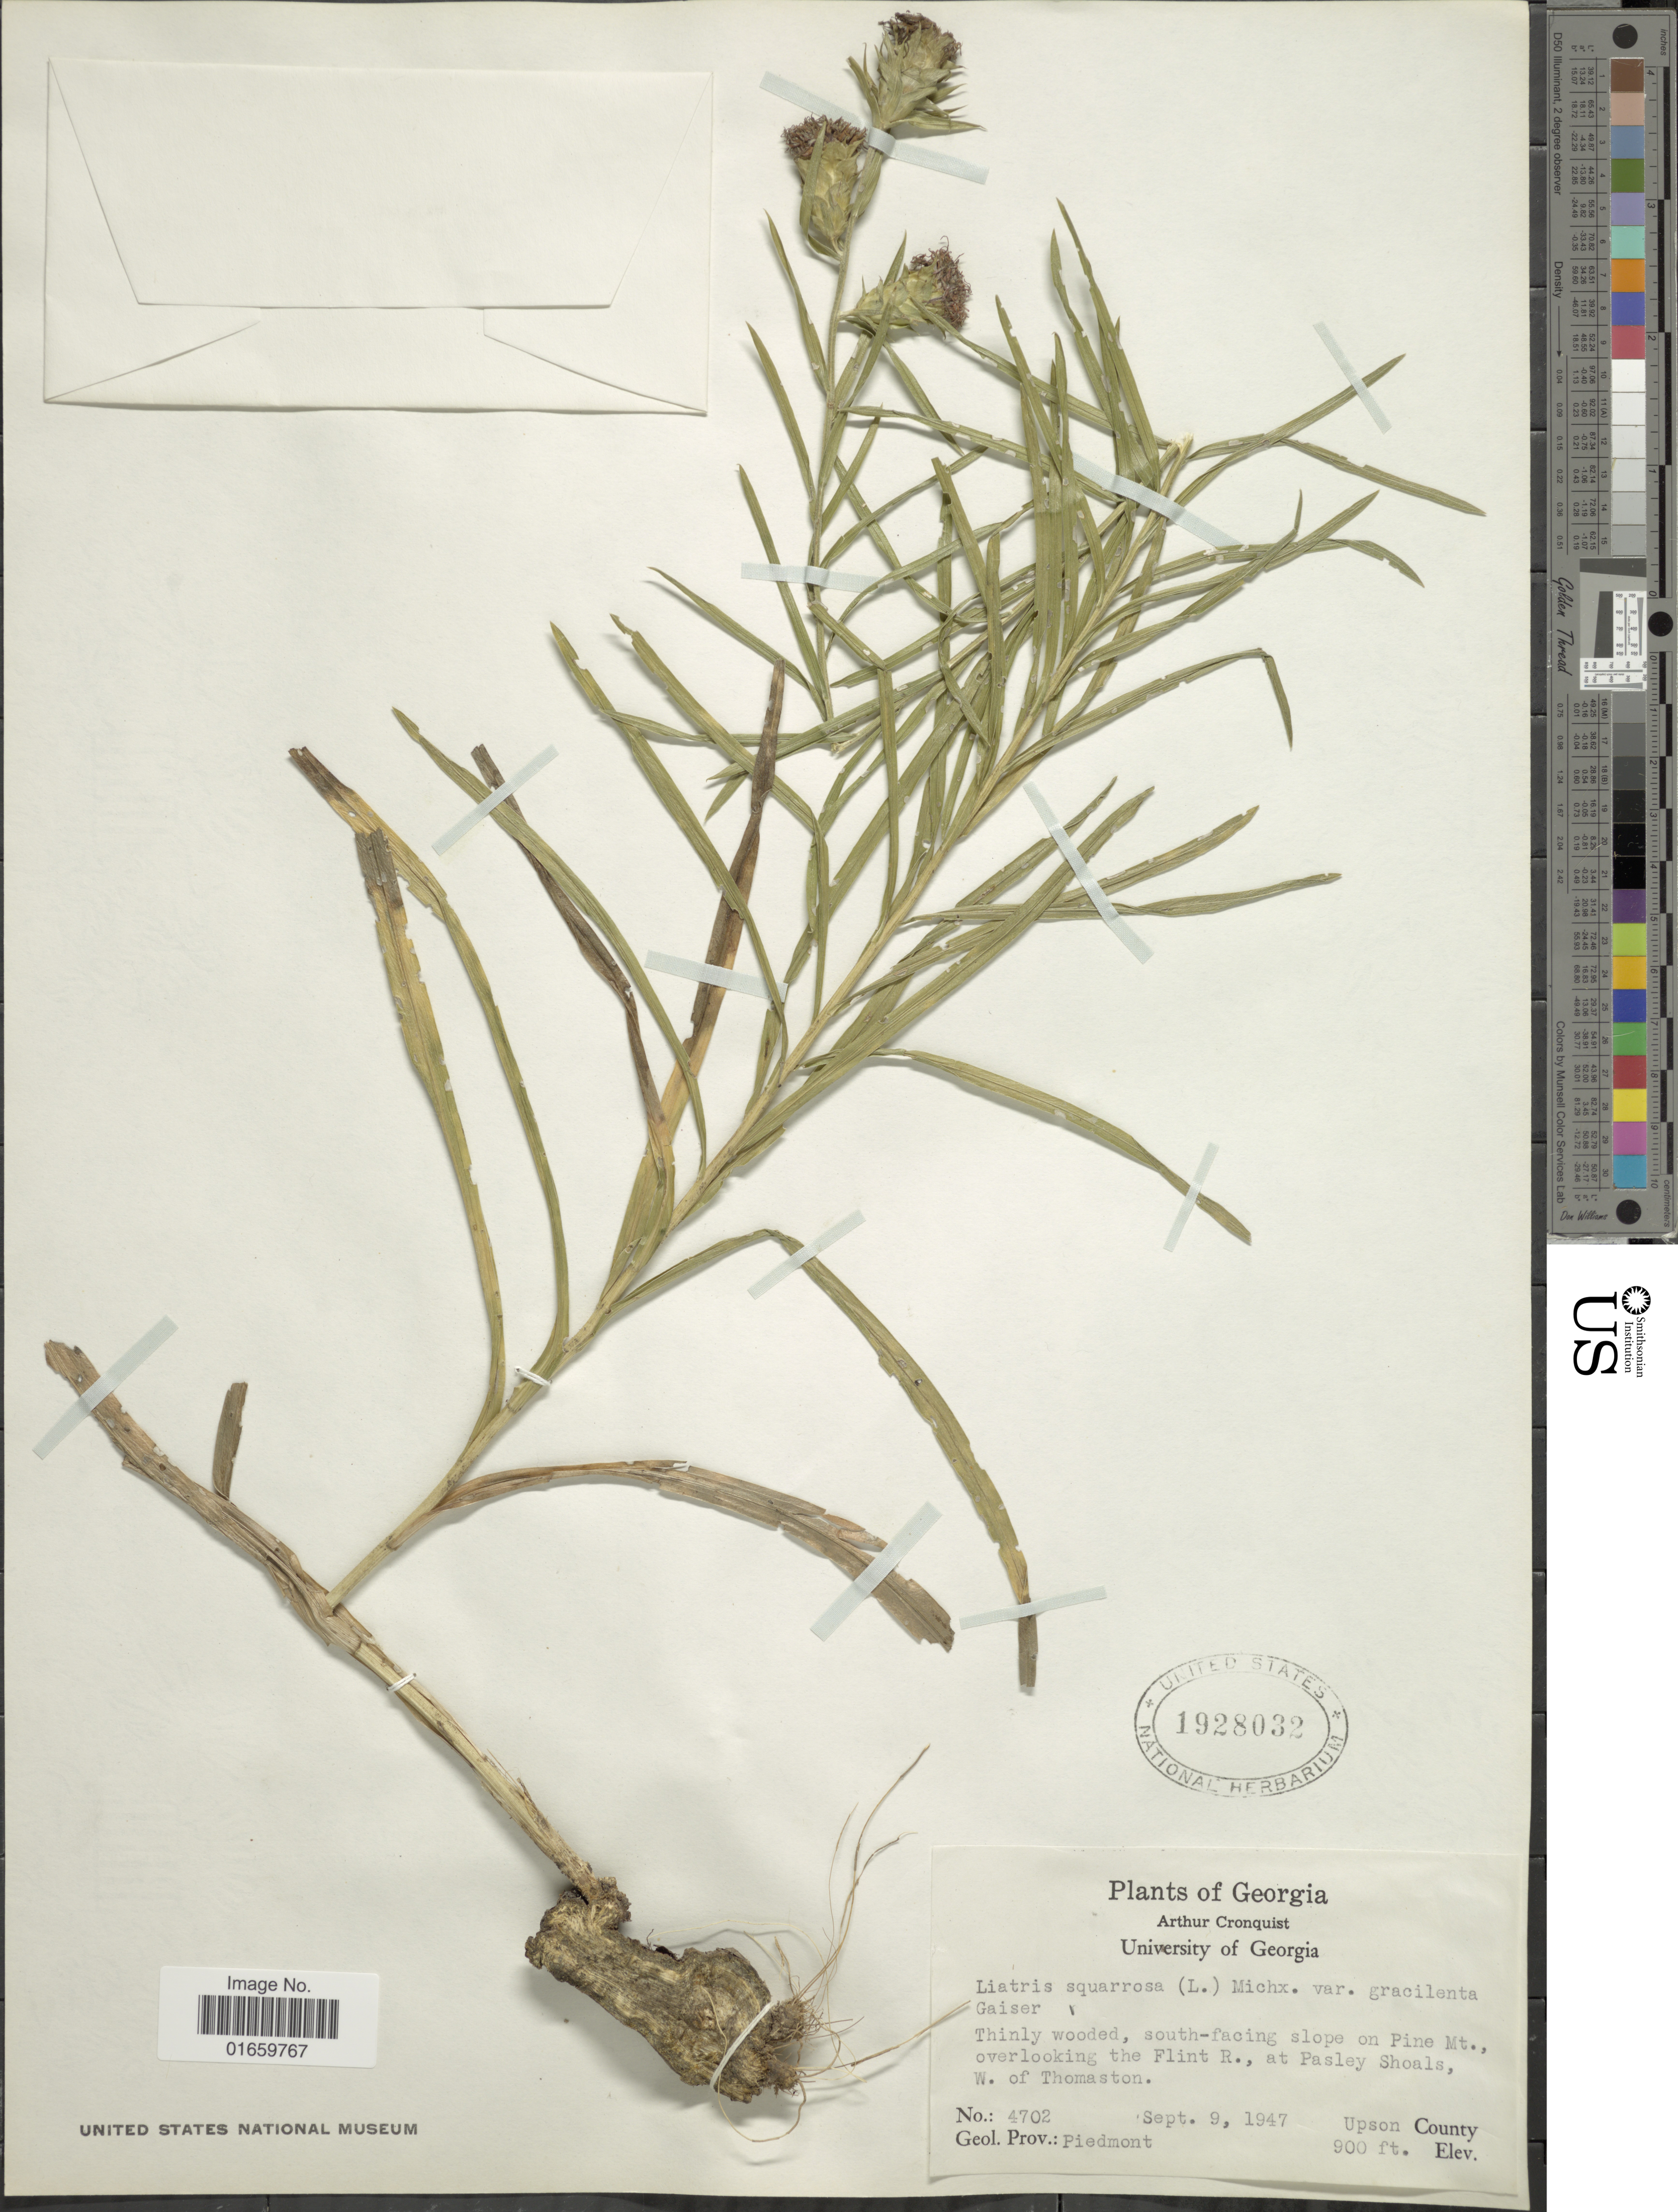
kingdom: Plantae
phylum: Tracheophyta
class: Magnoliopsida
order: Asterales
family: Asteraceae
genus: Liatris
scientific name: Liatris squarrosa var. gracilenta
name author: Gaiser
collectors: A. J. Cronquist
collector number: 4702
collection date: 1947-09-09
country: United States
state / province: Georgia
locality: South-facing slope on Pine Mt., overlooking the Flint R., at Pasley Shoals, W. of Thomaston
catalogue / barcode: US 1928032